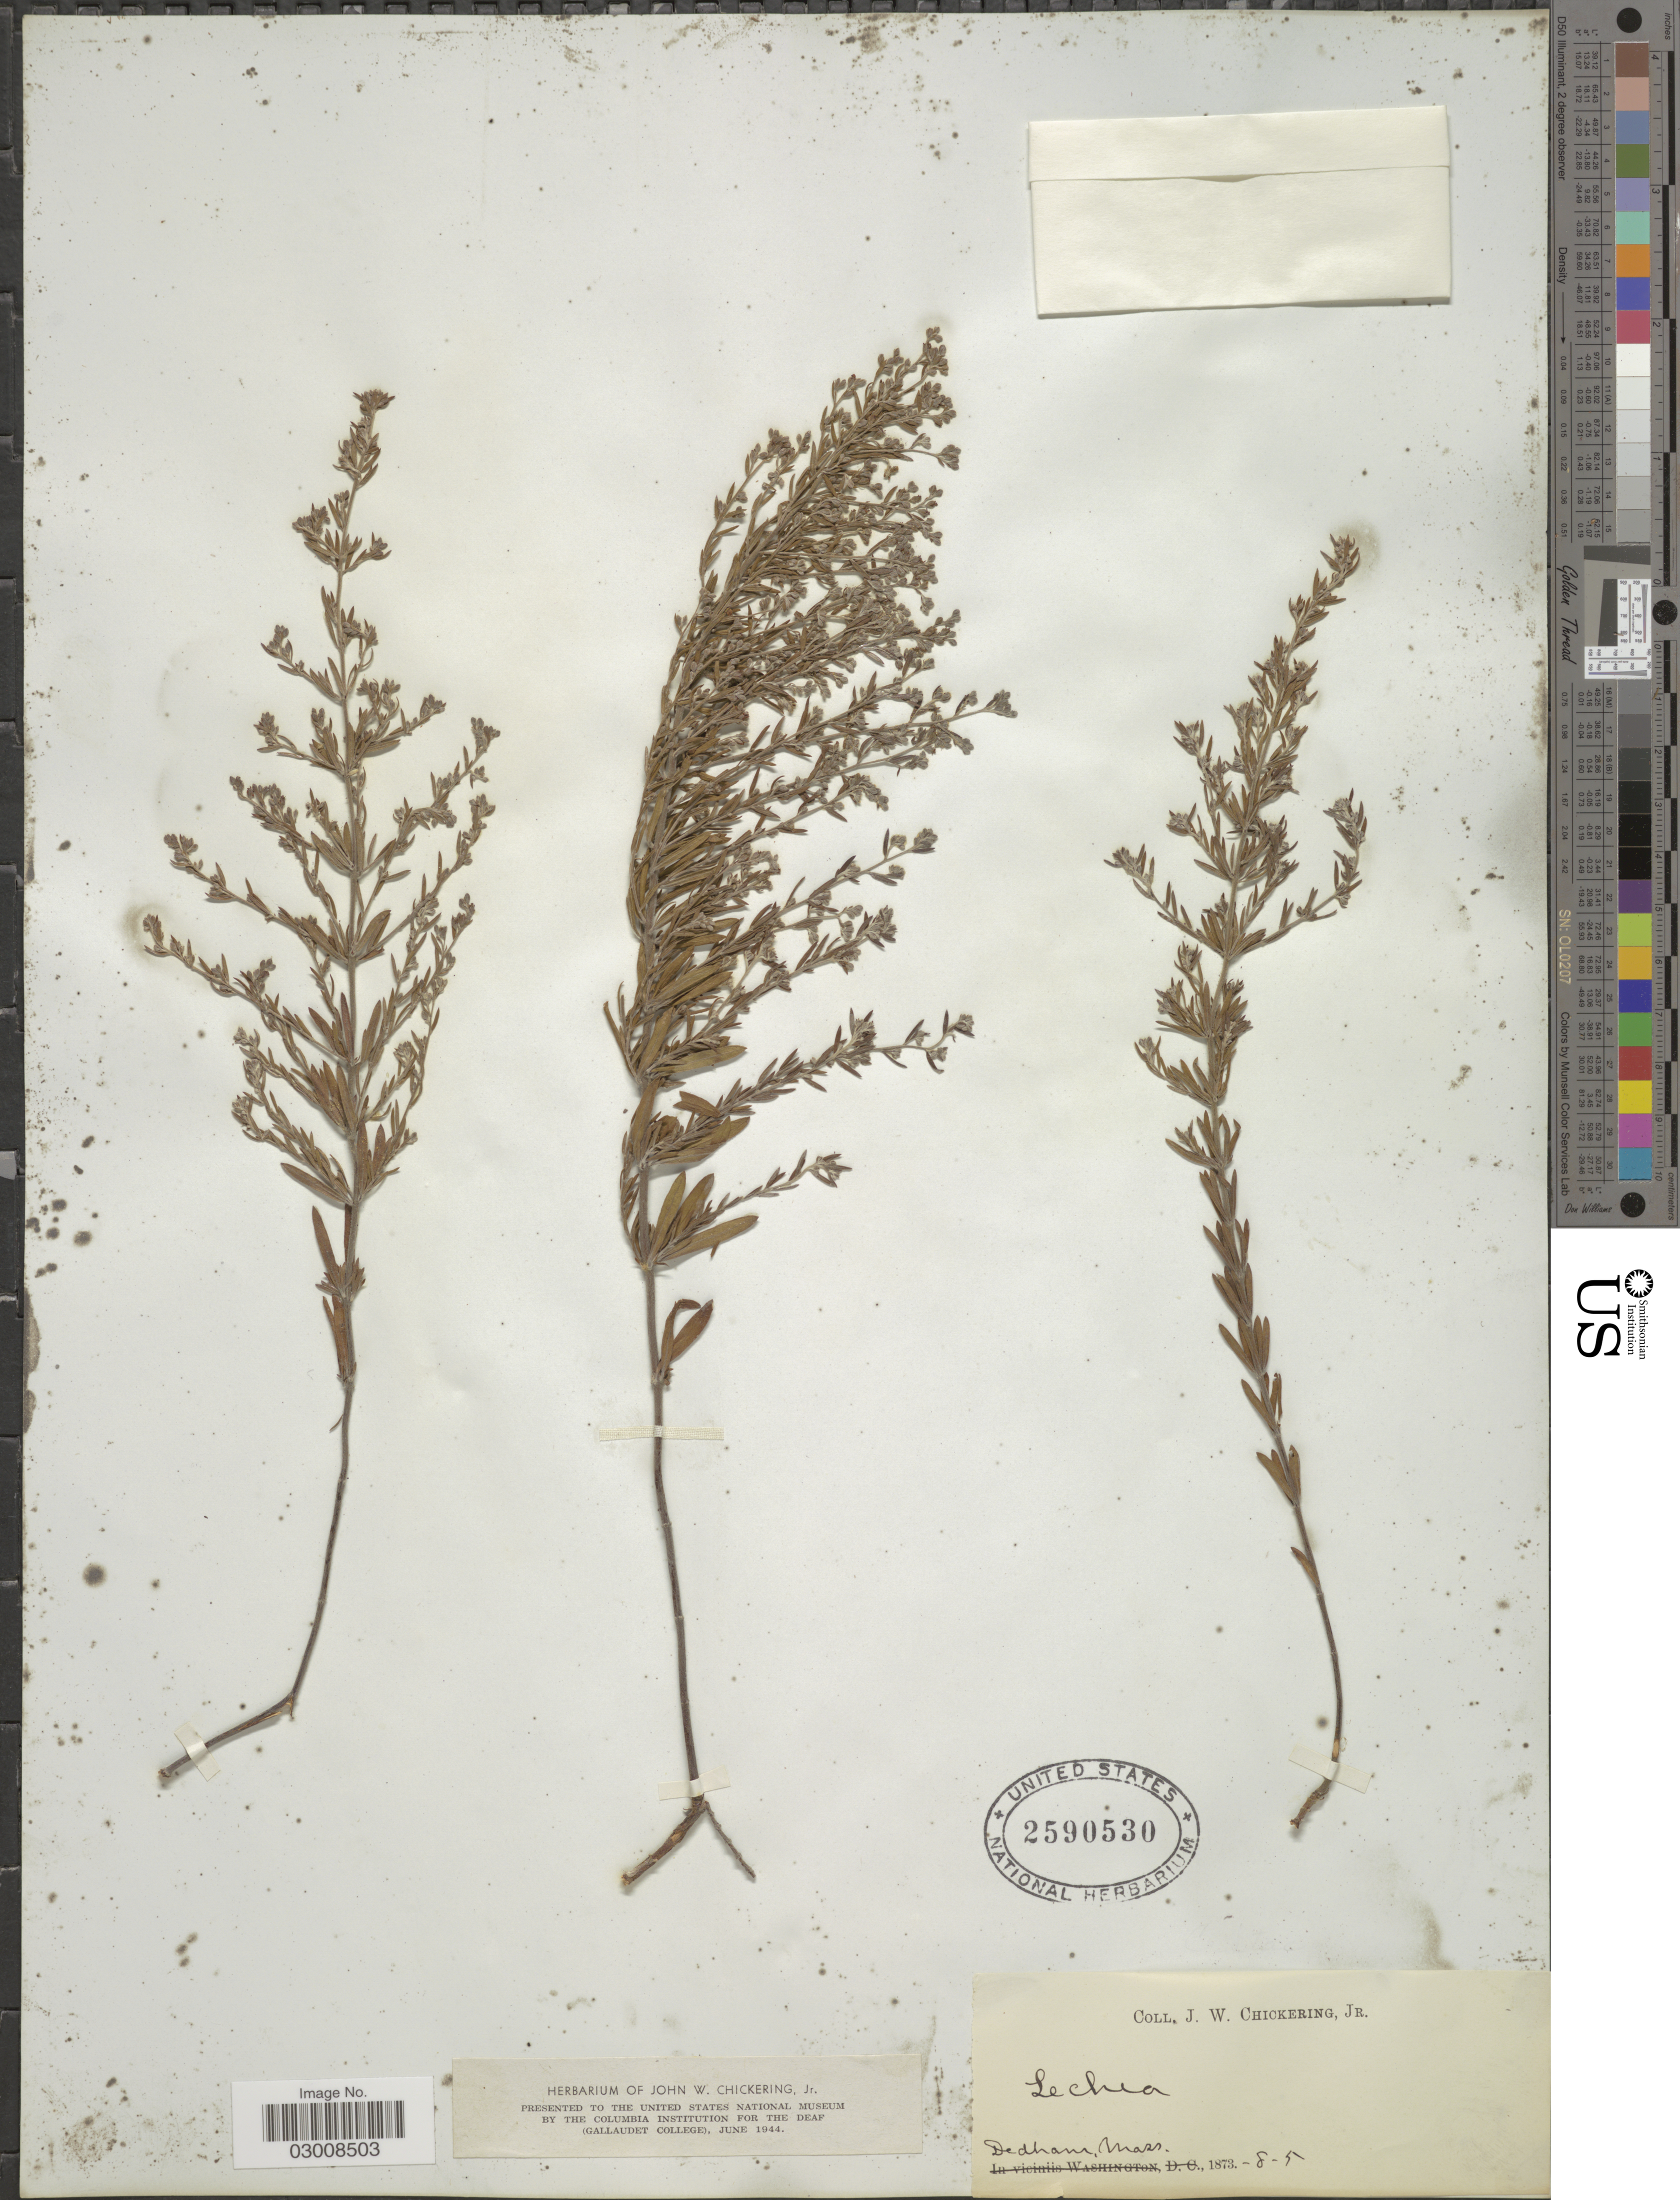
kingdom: Plantae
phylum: Tracheophyta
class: Magnoliopsida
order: Malvales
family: Cistaceae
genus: Lechea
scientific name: Lechea sp.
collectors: J. W. Chickering Jr.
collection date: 1873-05-08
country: United States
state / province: Massachusetts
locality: Dedham.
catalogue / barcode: US 2590530